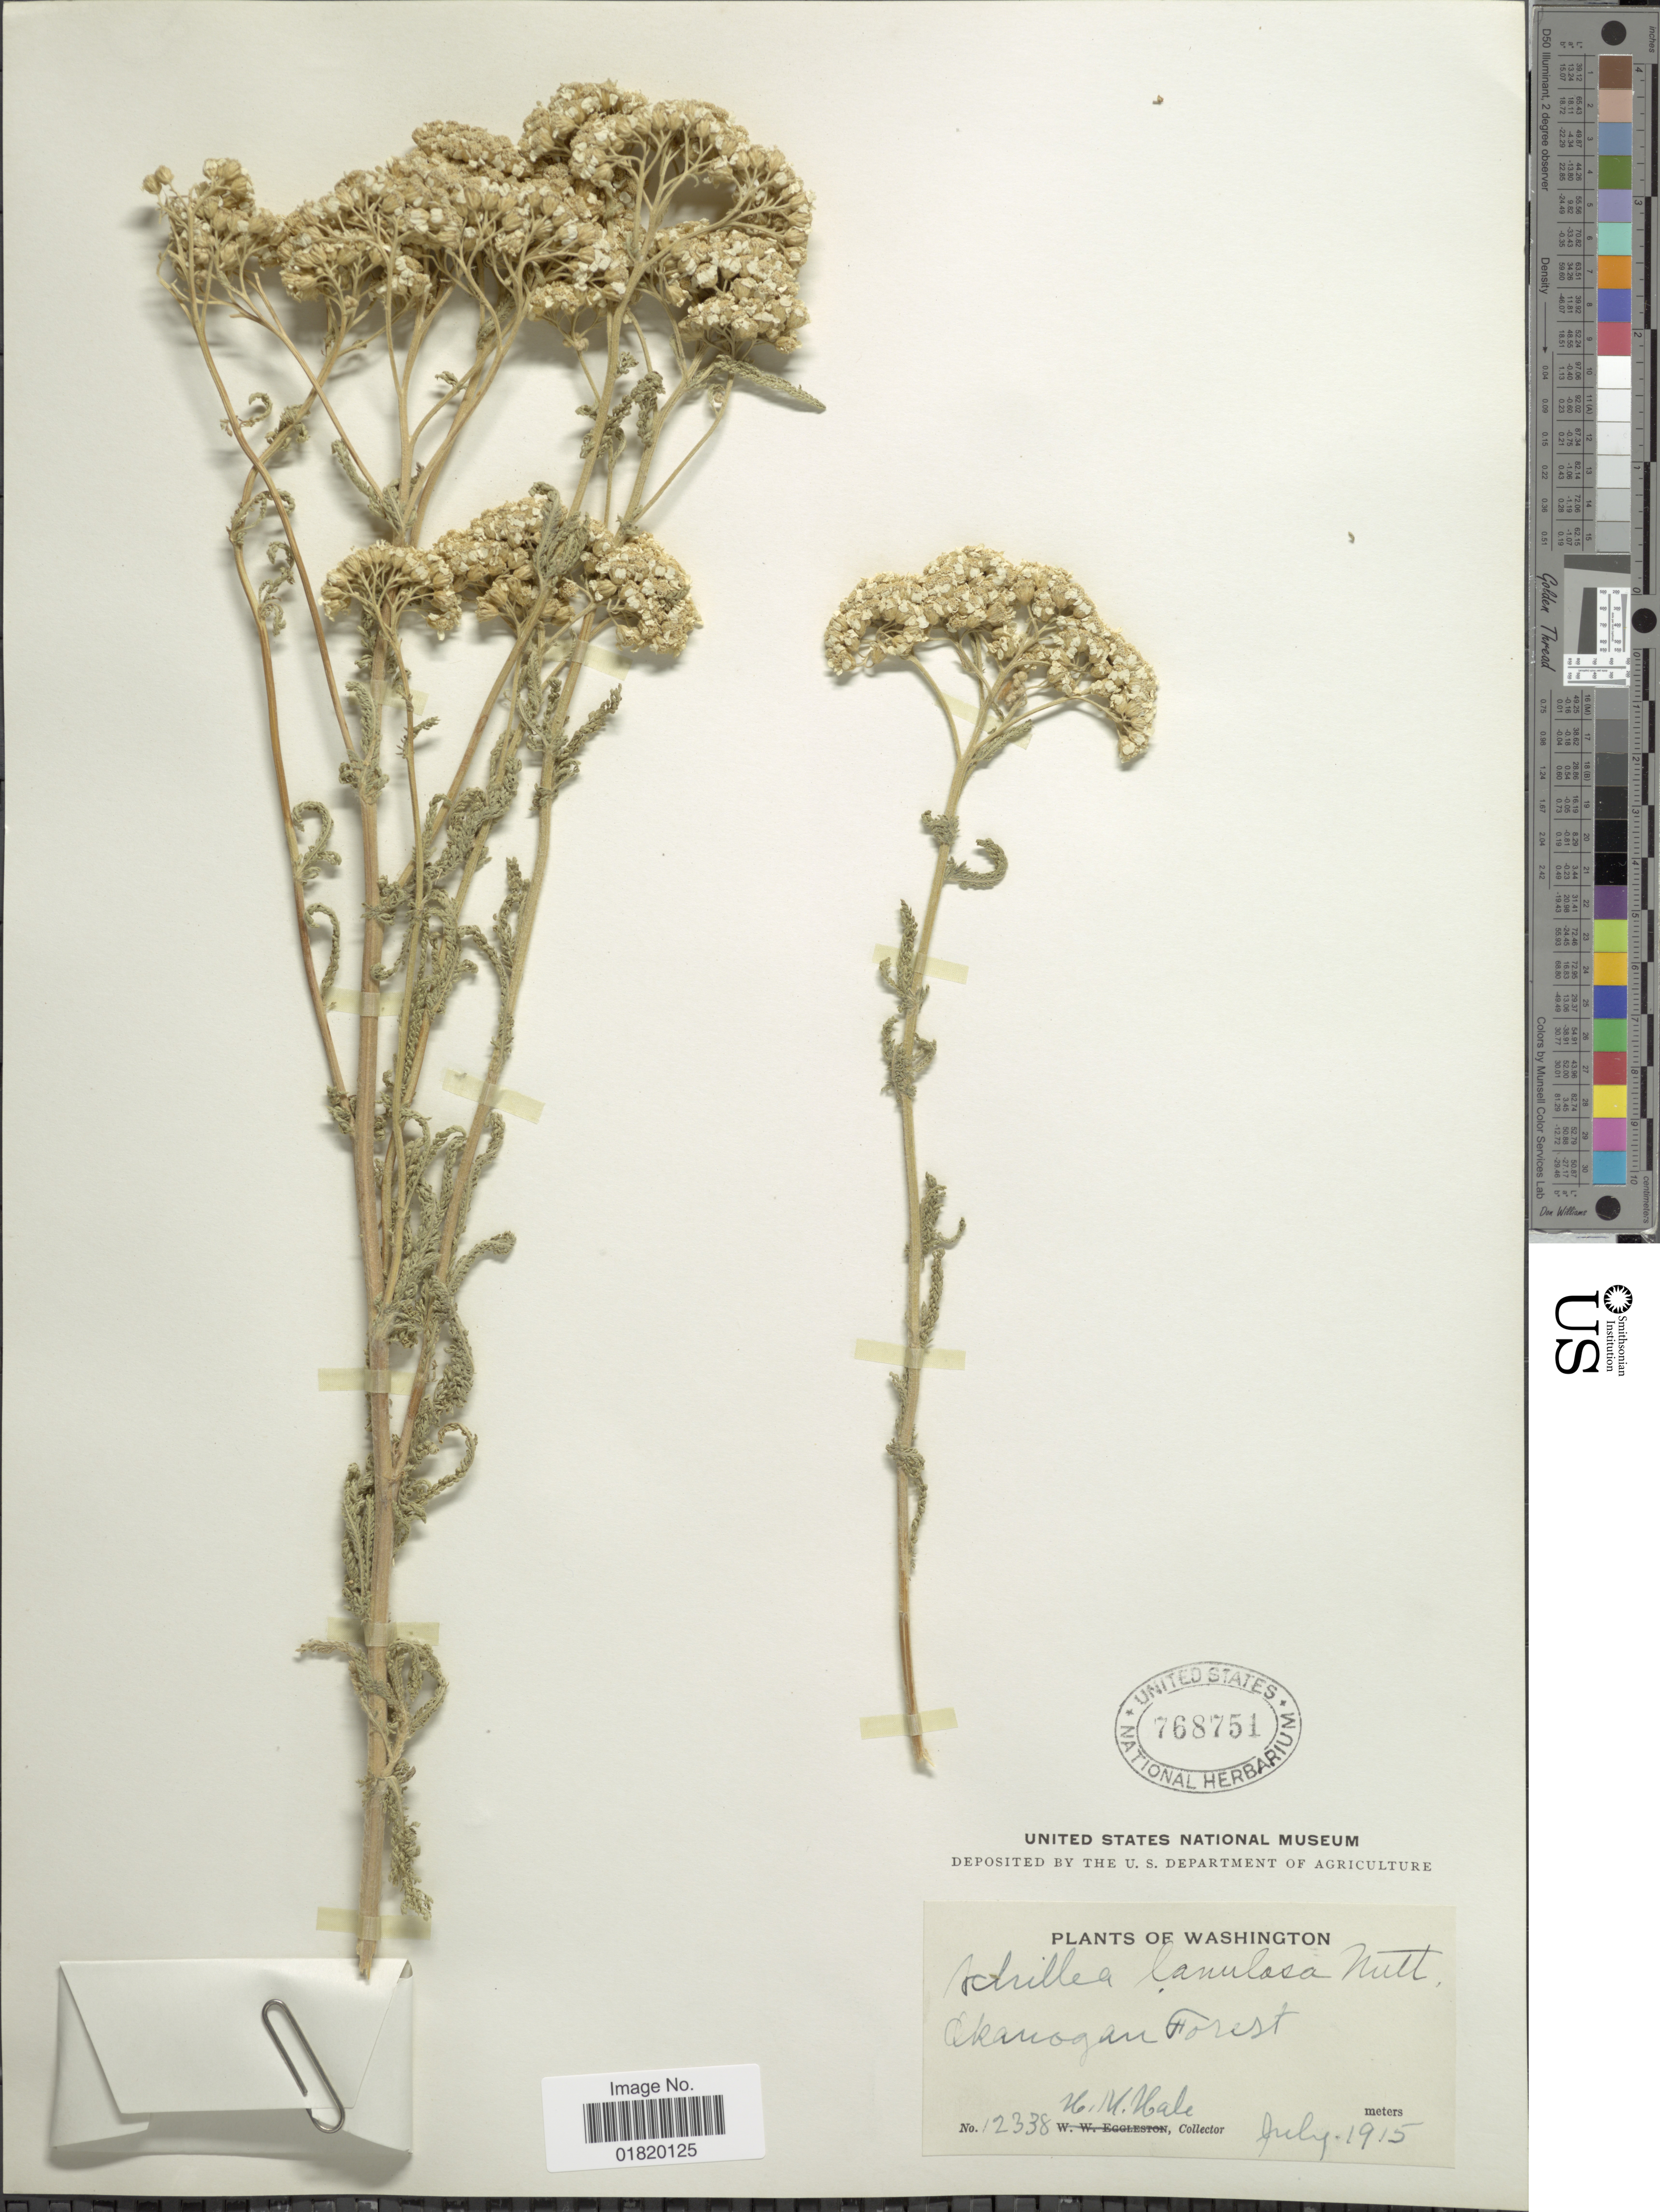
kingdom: Plantae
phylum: Tracheophyta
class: Magnoliopsida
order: Asterales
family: Asteraceae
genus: Achillea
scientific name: Achillea lanulosa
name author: Nutt.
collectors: H. M. Hale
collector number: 12338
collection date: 1915-07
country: United States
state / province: Washington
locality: Okanogan Forest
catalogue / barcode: US 768751